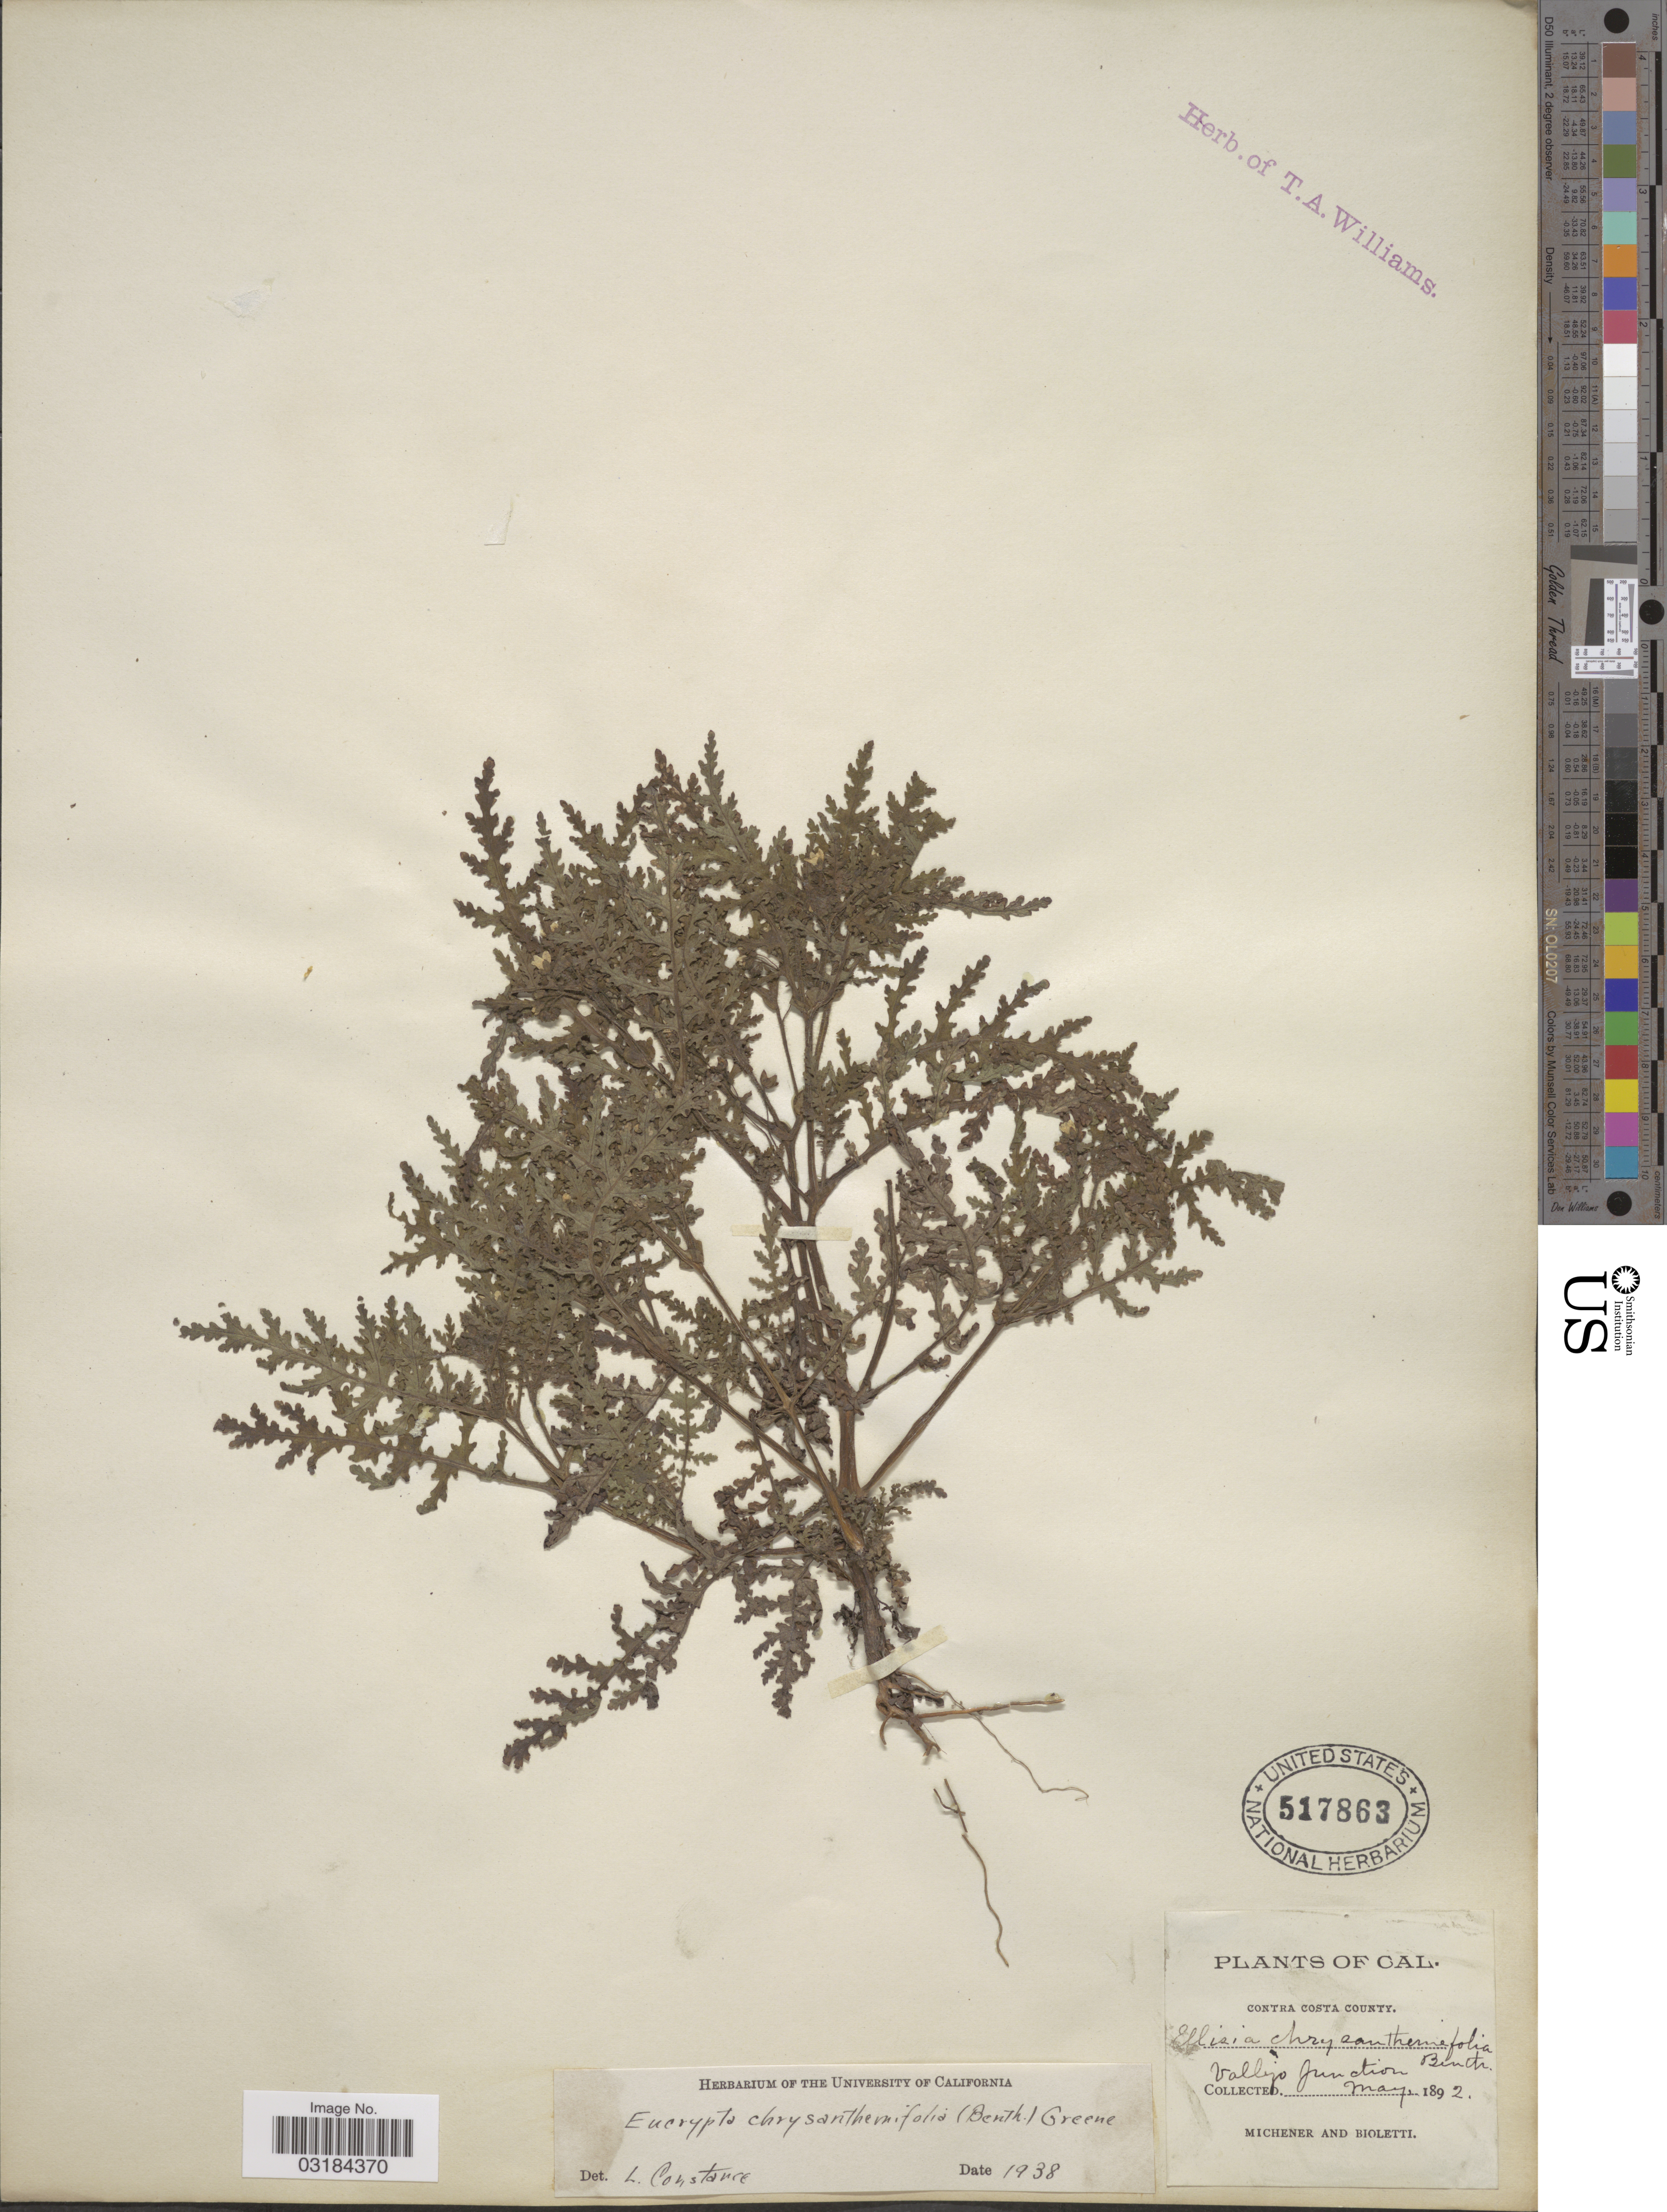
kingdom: Plantae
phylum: Tracheophyta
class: Magnoliopsida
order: Boraginales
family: Hydrophyllaceae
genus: Eucrypta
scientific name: Eucrypta chrysanthemifolia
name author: (Benth.) Greene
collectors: -. Michener & -- Bioletti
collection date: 1892-05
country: United States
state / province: California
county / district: Contra Costa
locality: Contra Costa County. Vallejo Junction.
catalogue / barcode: US 517863